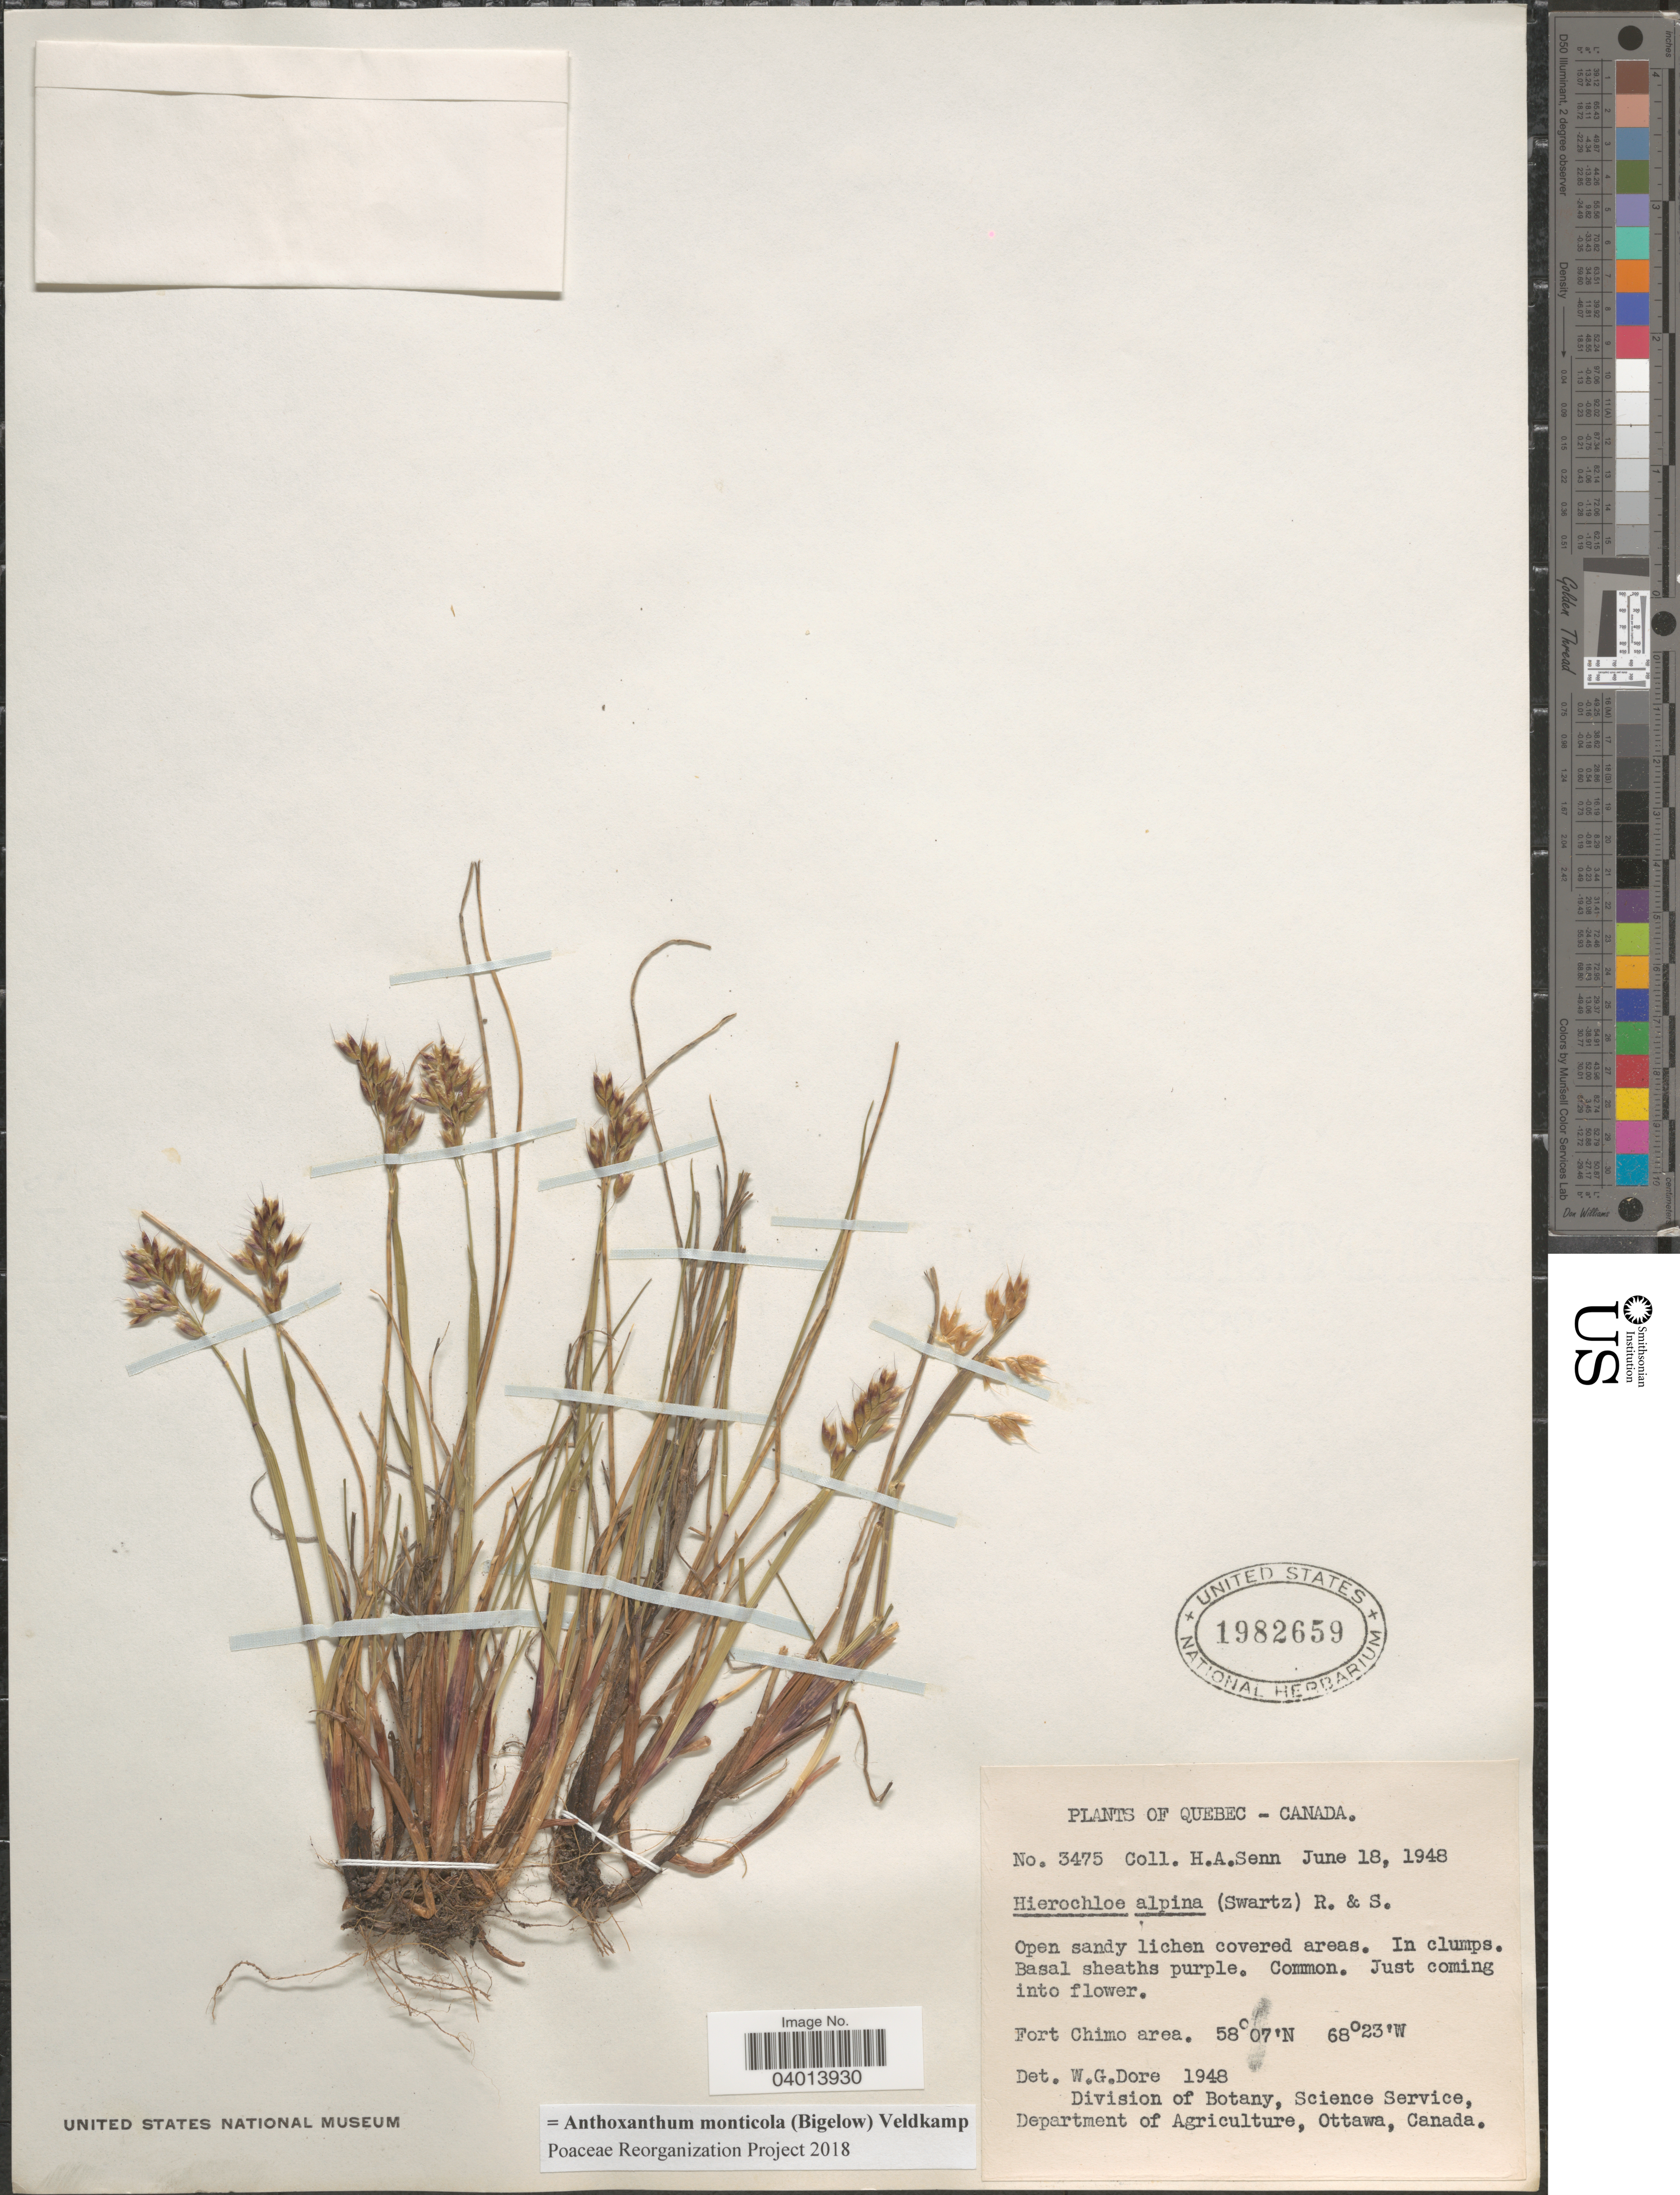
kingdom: Plantae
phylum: Tracheophyta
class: Liliopsida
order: Poales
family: Poaceae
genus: Anthoxanthum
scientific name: Anthoxanthum monticola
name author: (Bigelow) Veldkamp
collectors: H. Senn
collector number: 3475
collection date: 1948-06-18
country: Canada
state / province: Quebec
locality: Open sandy lichen coverd areas. Fort Chimo area.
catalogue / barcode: US 1982659